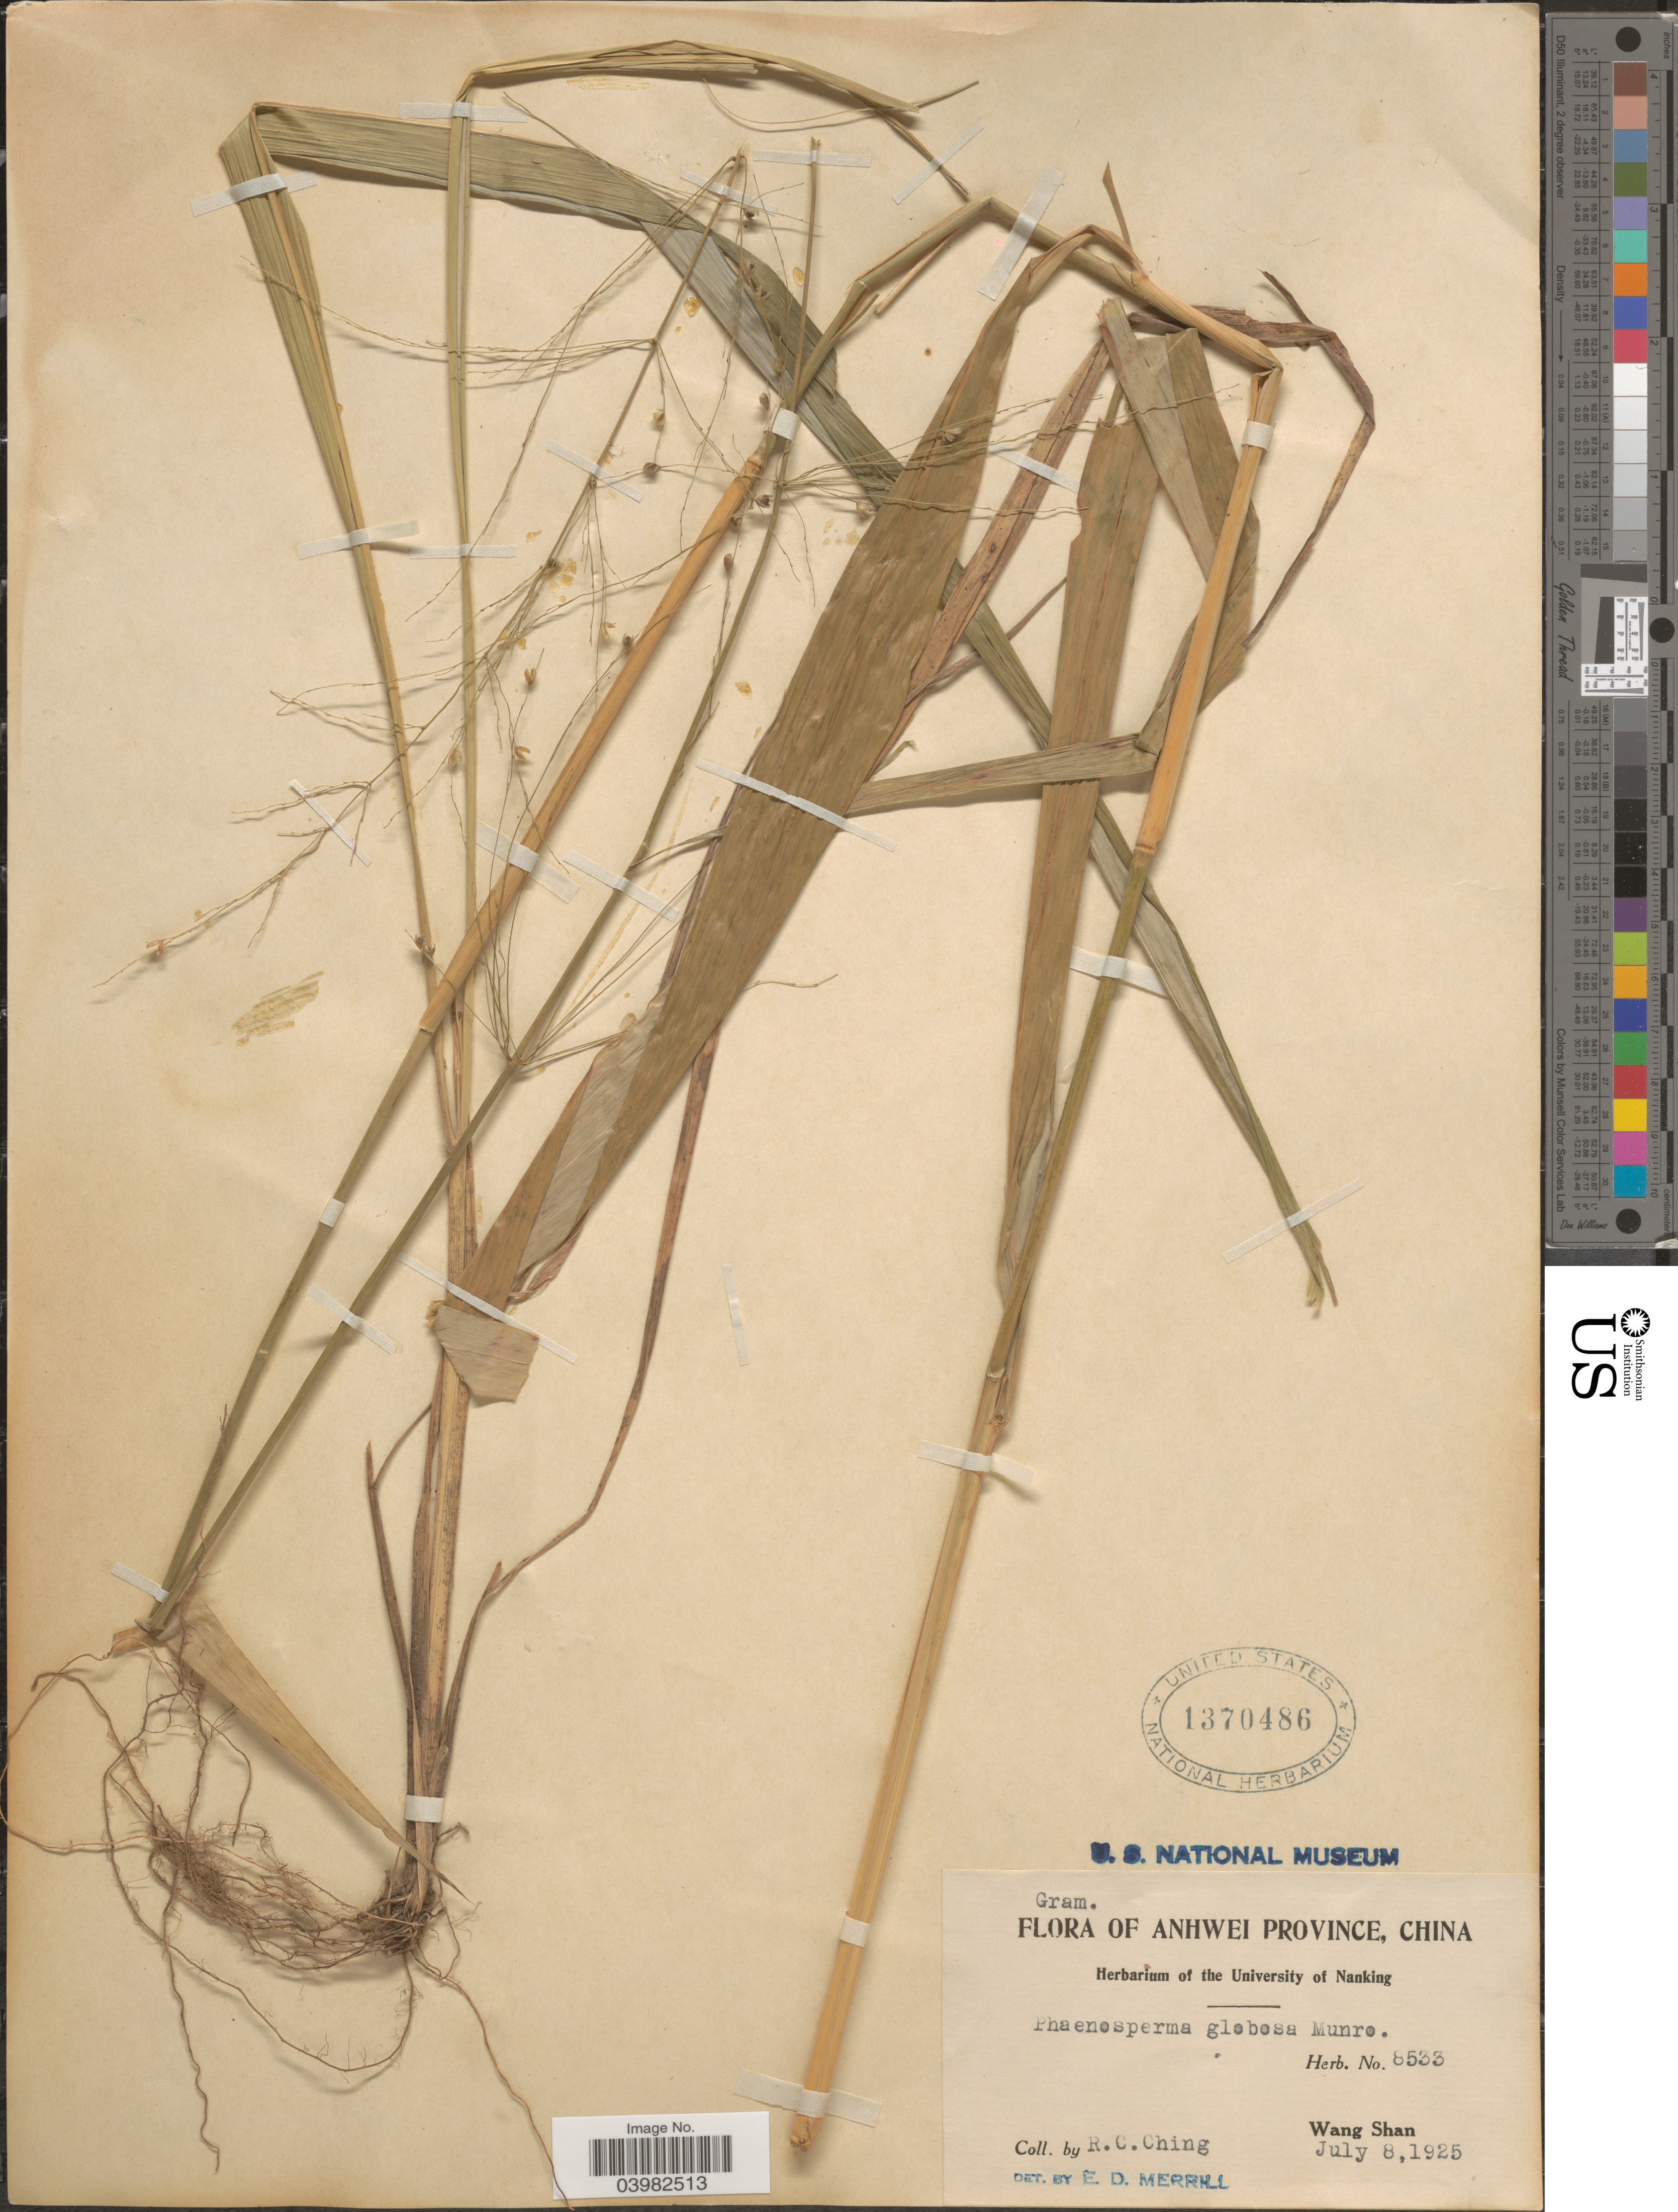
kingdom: Plantae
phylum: Tracheophyta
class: Liliopsida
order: Poales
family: Poaceae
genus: Phaenosperma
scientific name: Phaenosperma globosum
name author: Munro ex Benth.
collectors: R. C. Ching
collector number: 8533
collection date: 1925-07-08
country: China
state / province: Anhui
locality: Anhwei Province. Wang Shan.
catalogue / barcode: US 1370486